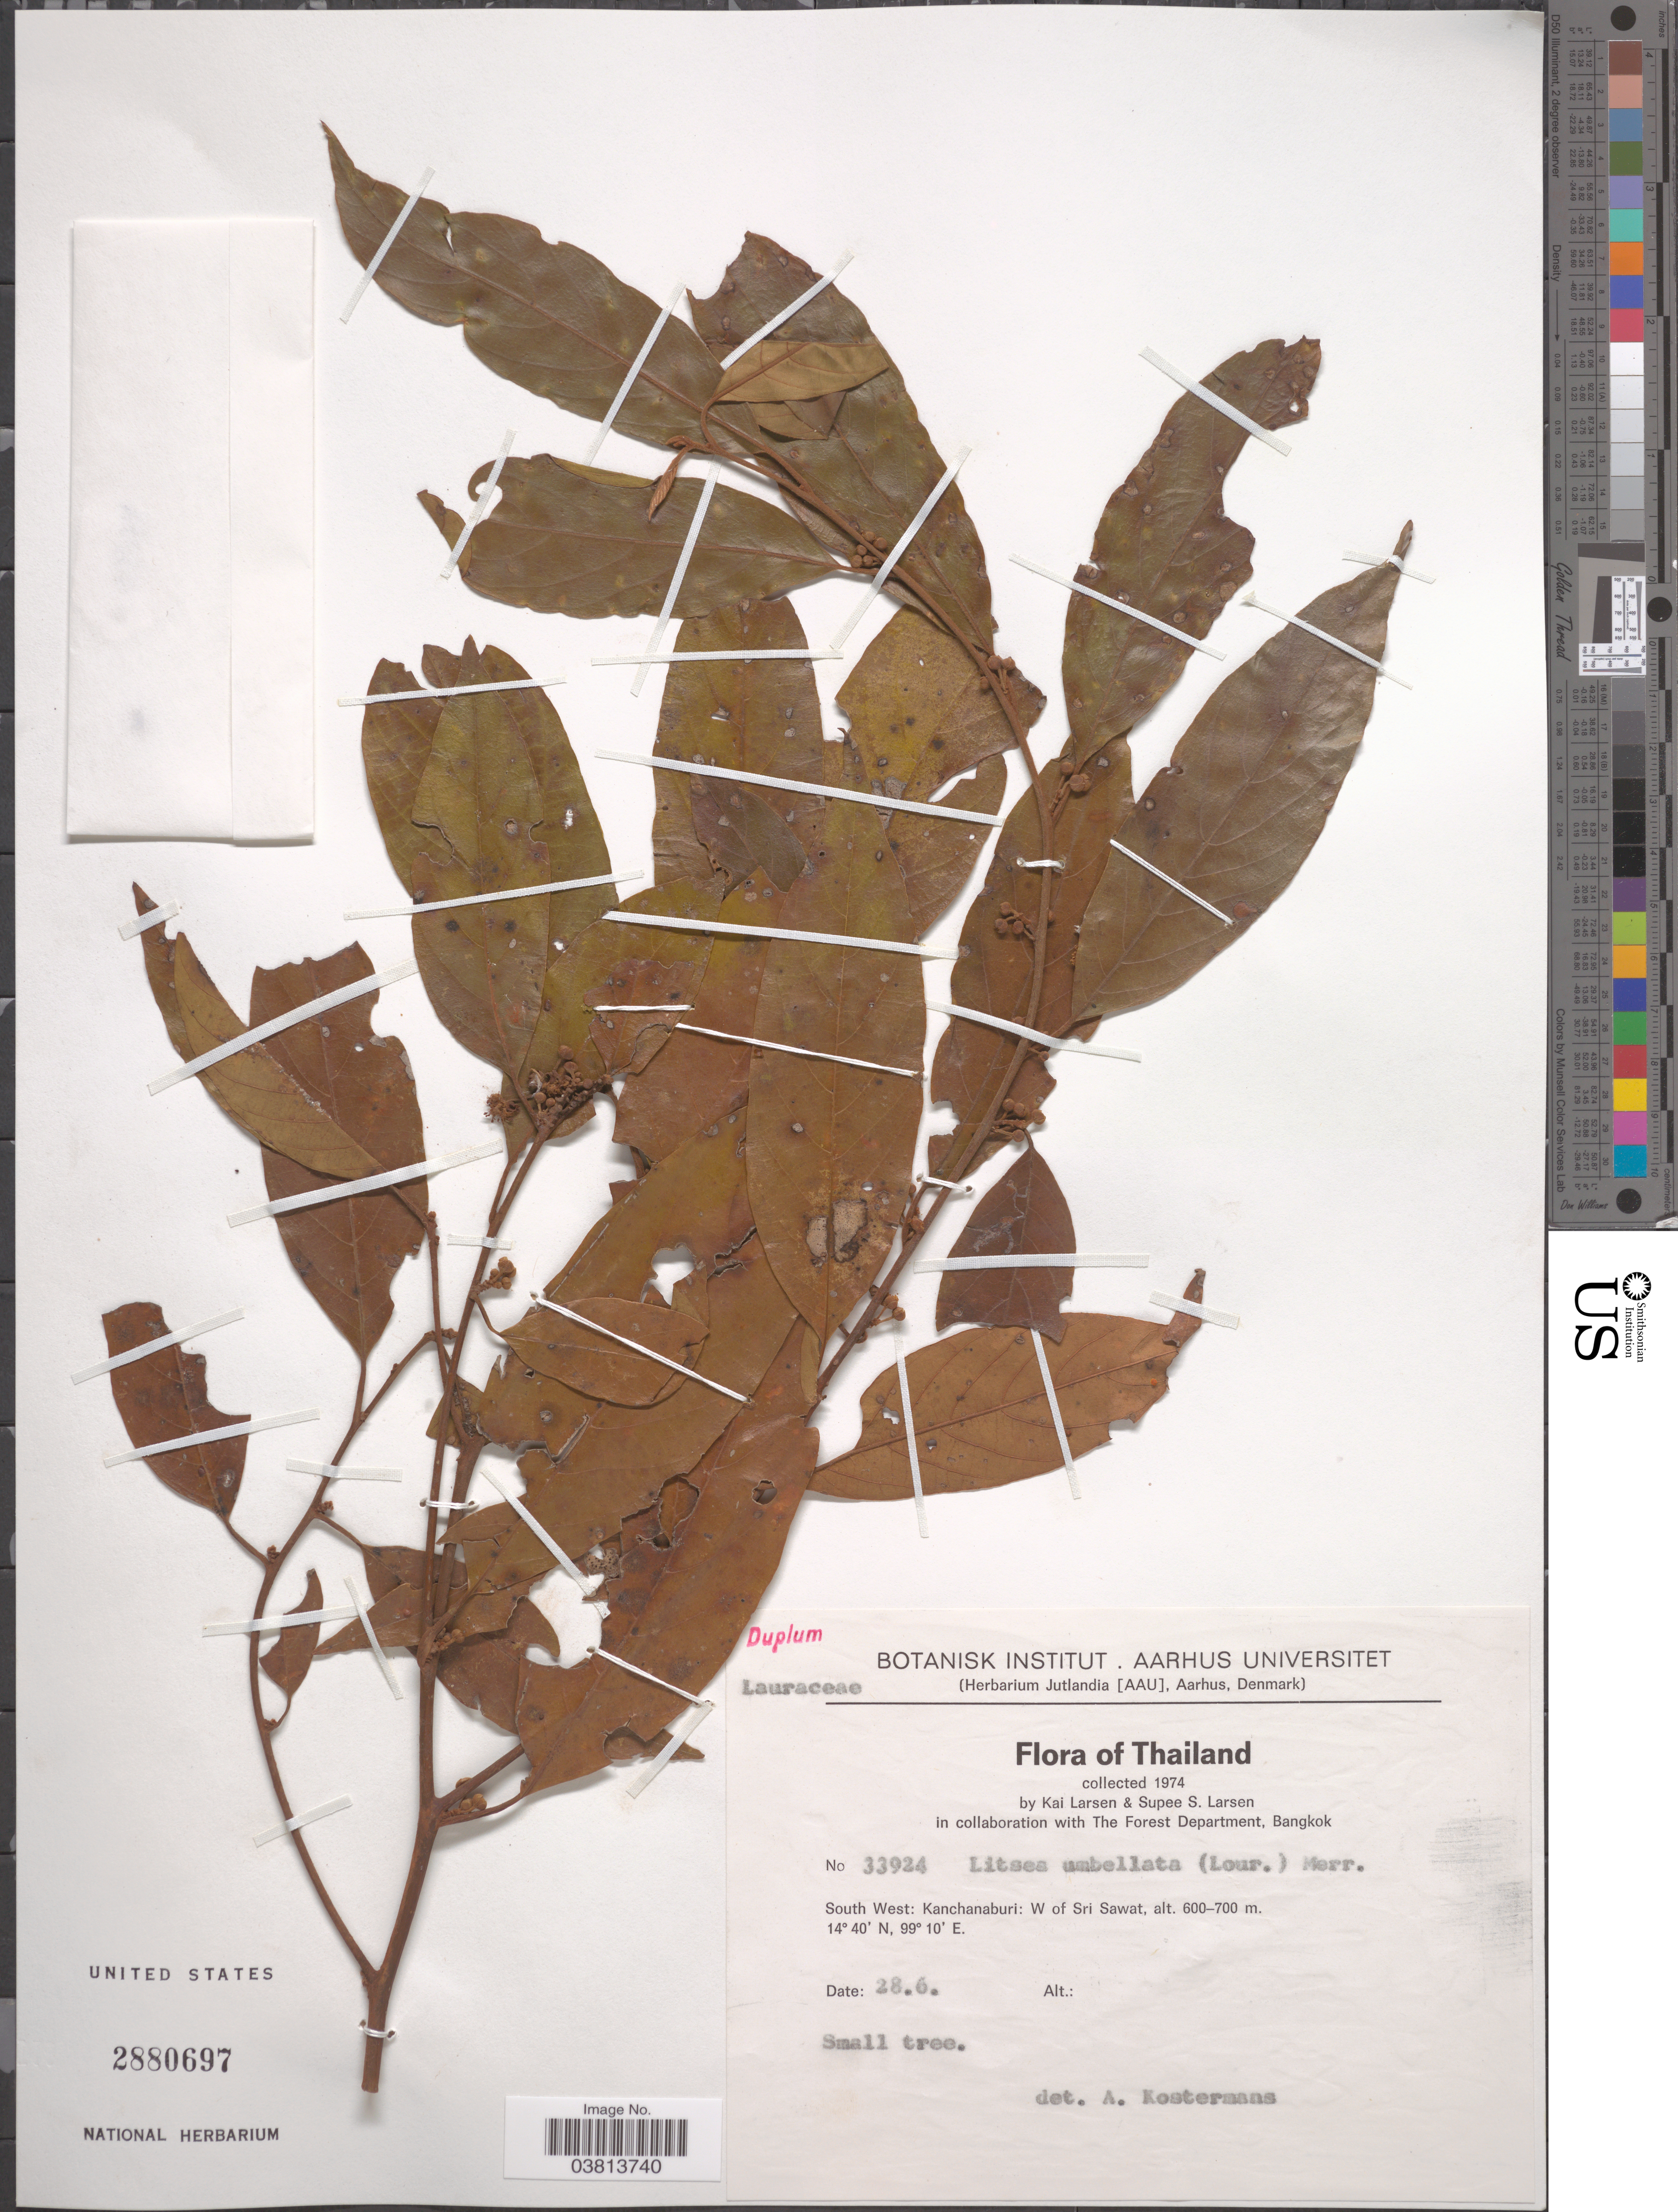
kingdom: Plantae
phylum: Tracheophyta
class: Magnoliopsida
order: Laurales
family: Lauraceae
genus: Litsea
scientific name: Litsea amara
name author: Blume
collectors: K. Larsen & S. Larsen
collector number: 33924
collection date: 1974-06-28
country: Thailand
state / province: Kanchanaburi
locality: South West: W of Sri Sawat.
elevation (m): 600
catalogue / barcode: US 2880697